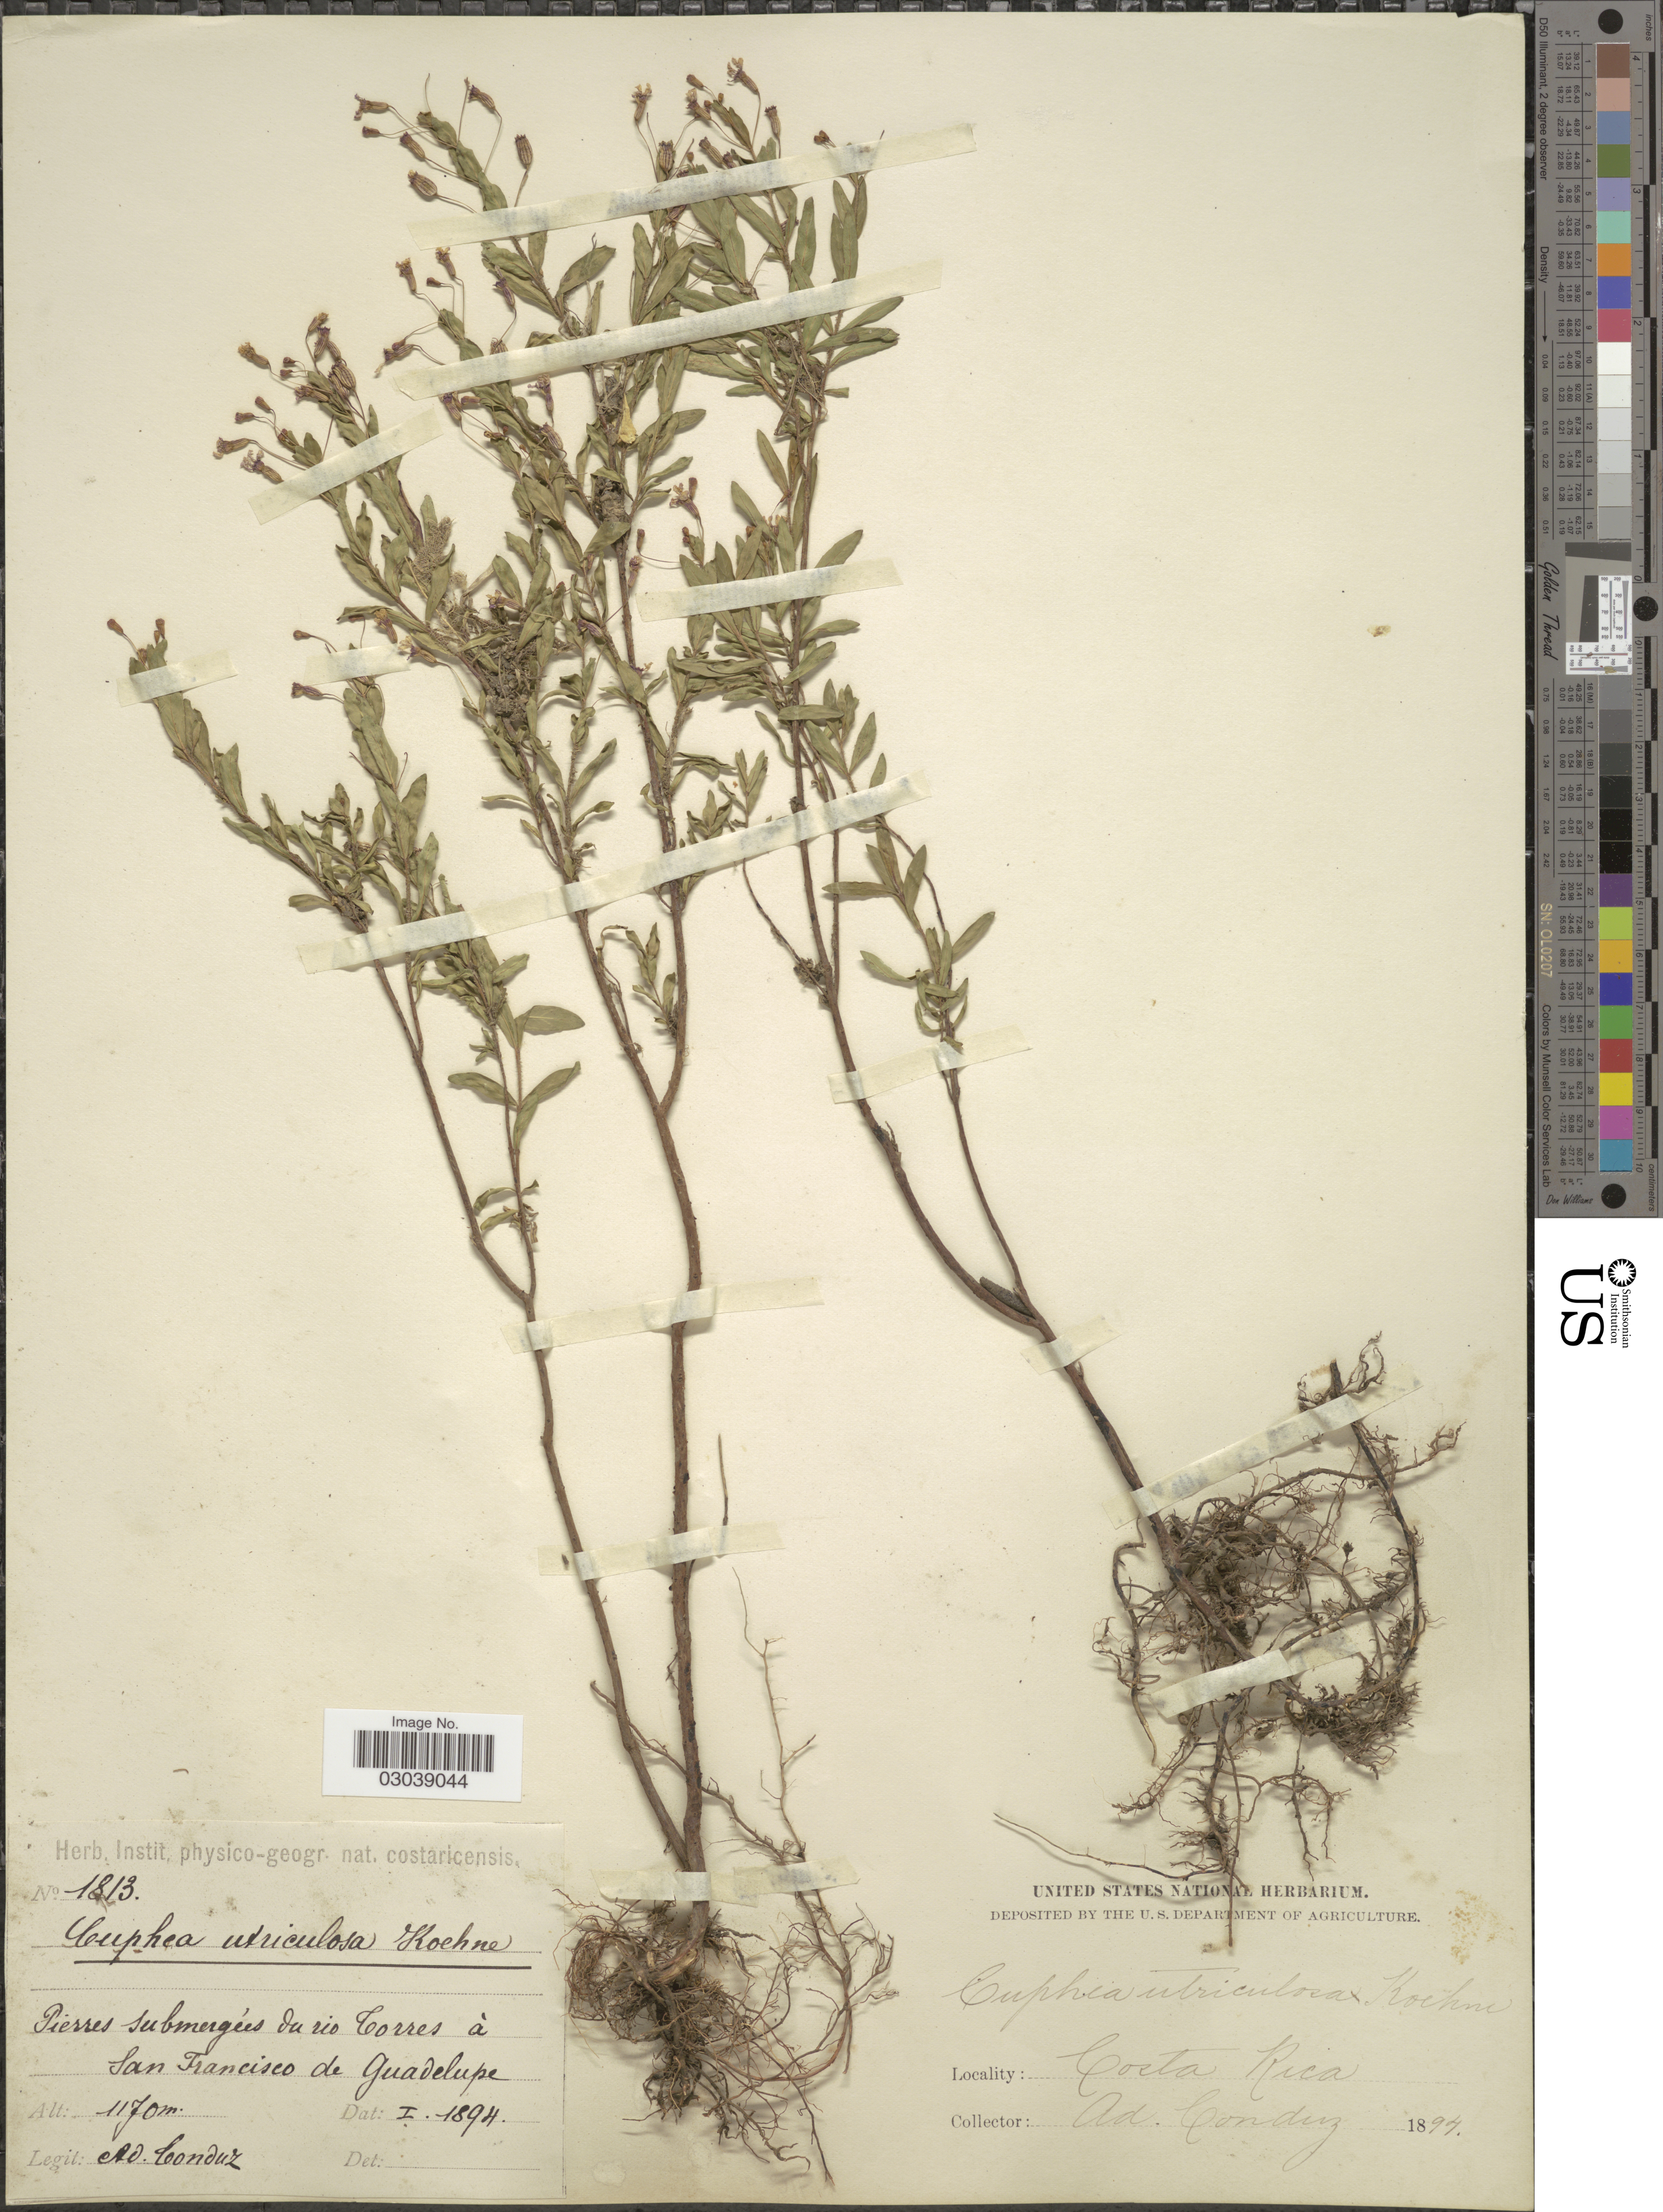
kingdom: Plantae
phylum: Tracheophyta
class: Magnoliopsida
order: Myrtales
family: Lythraceae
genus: Cuphea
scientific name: Cuphea utriculosa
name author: Koehne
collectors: A. Tonduz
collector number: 1813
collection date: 1894-01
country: Costa Rica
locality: Pierres submergées du rio Torres á San Francisco de Guadelupe.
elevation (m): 1170